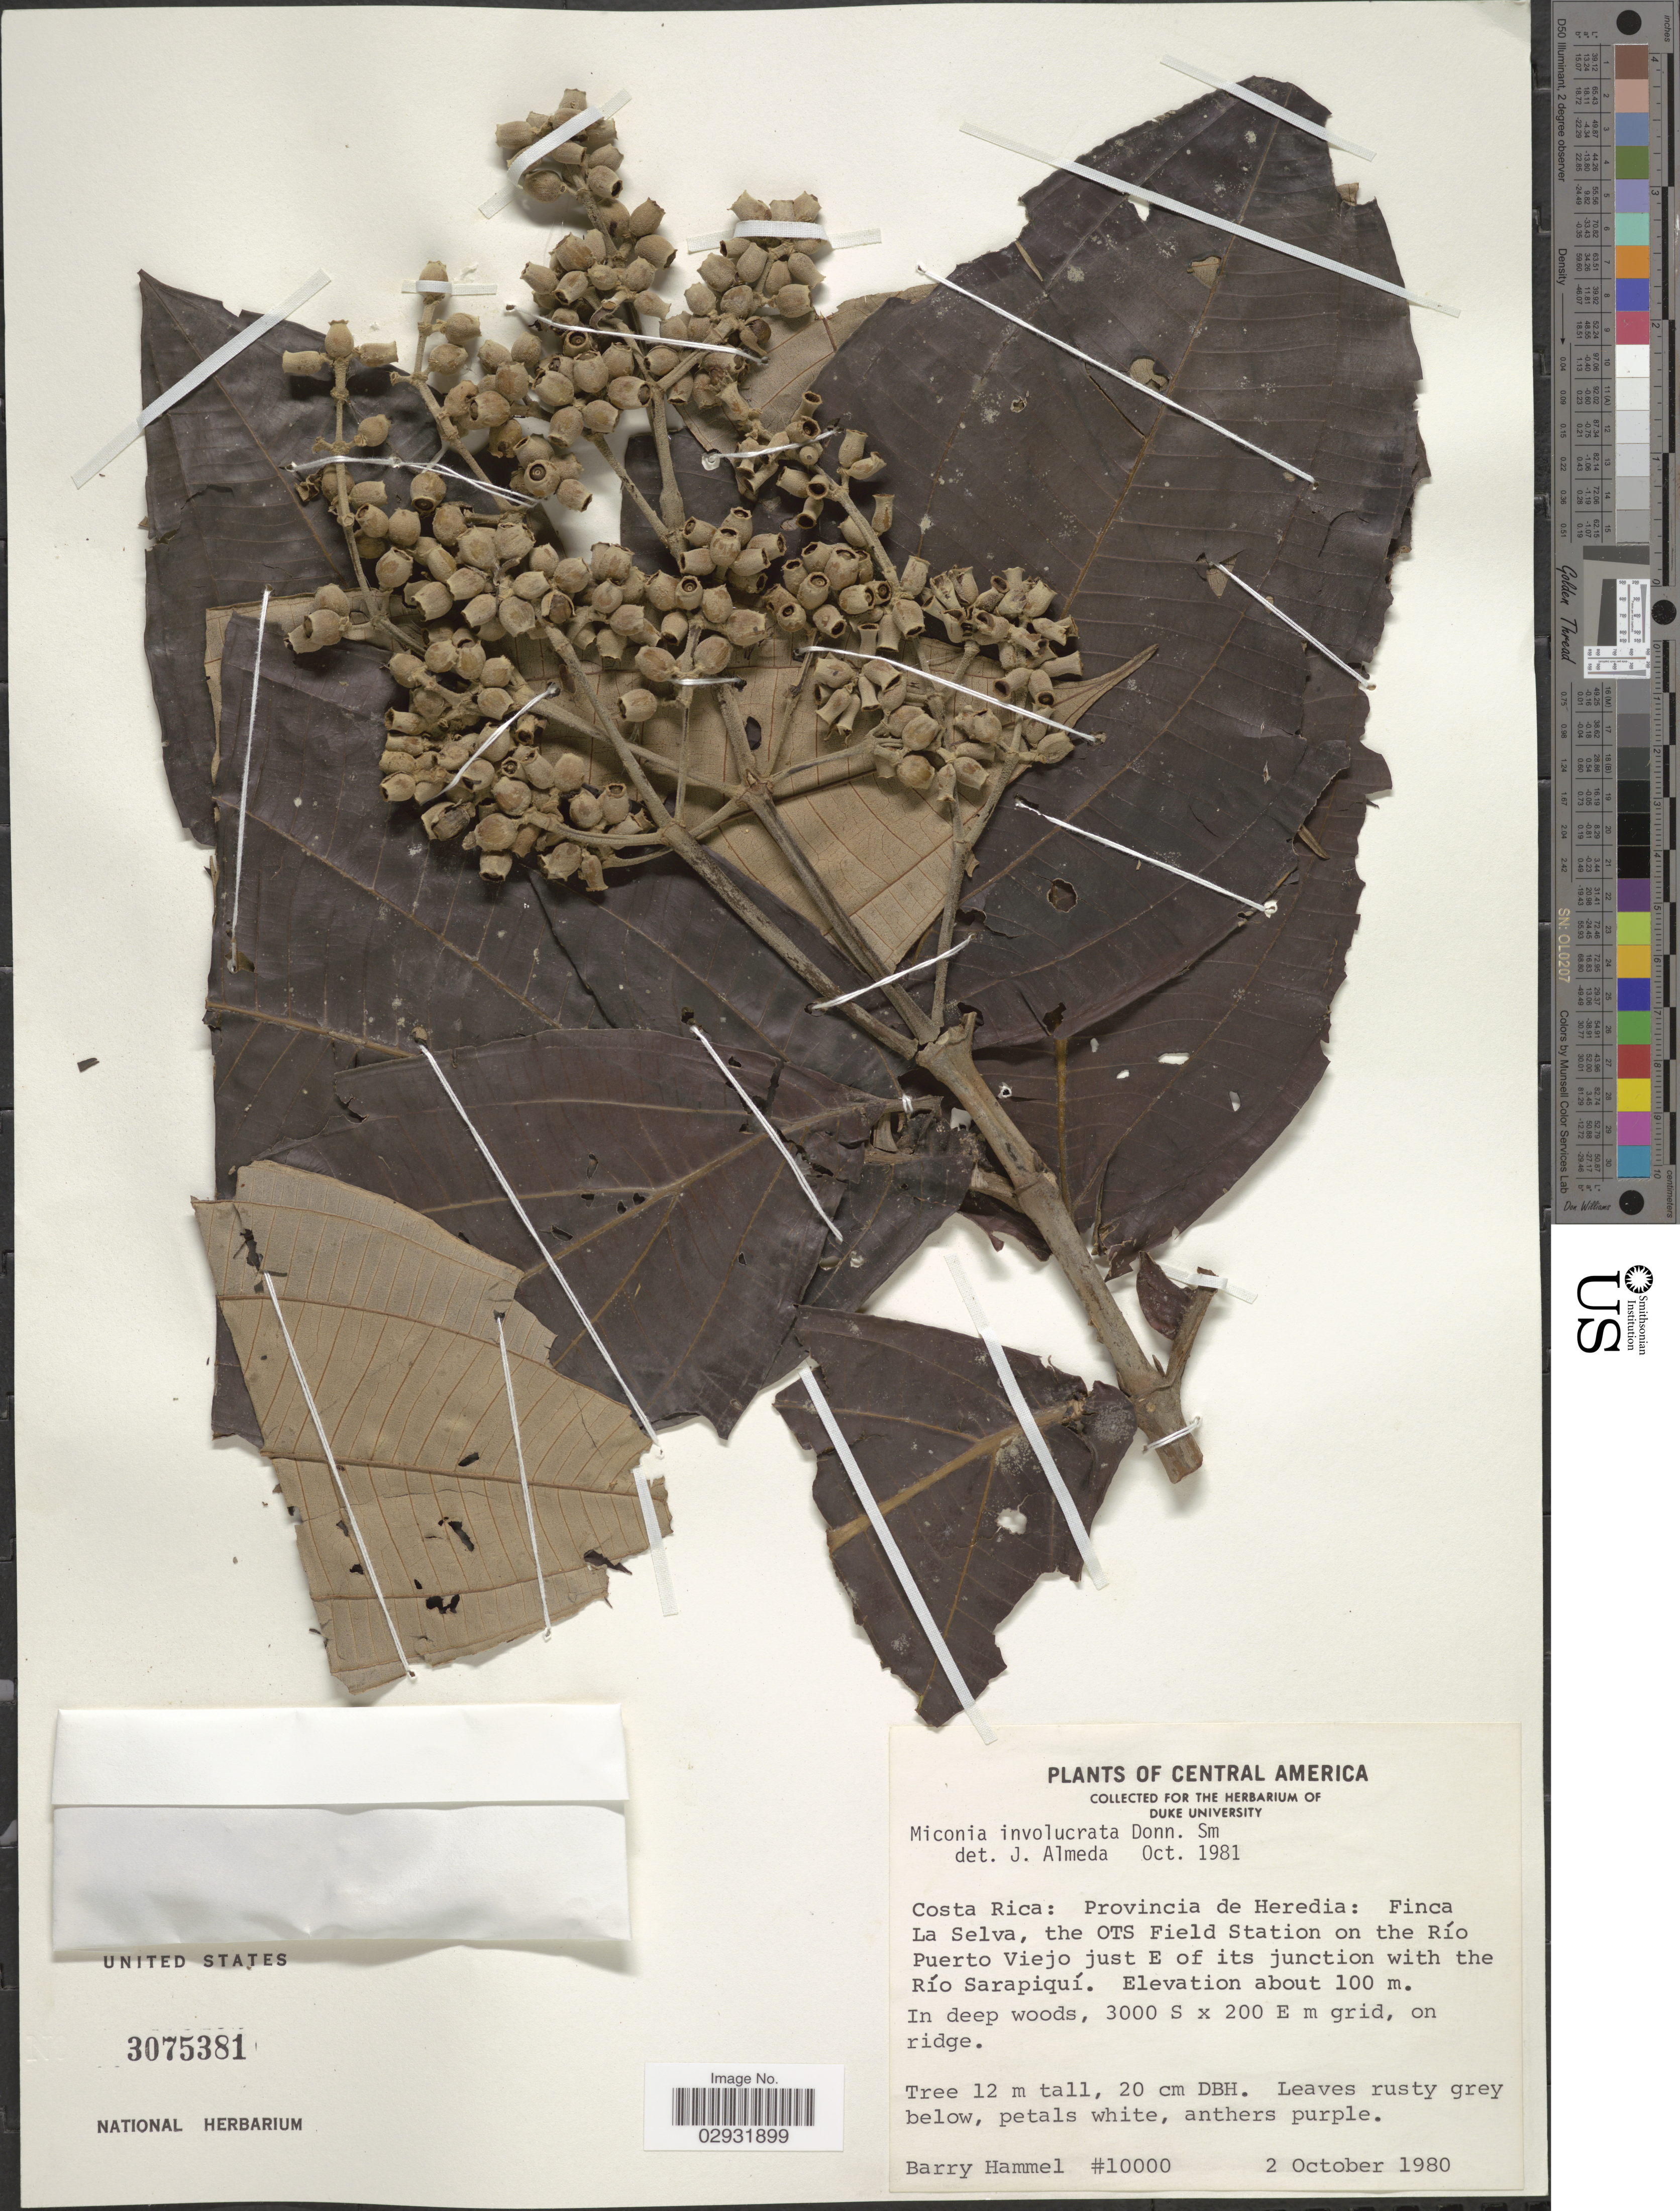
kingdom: Plantae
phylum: Tracheophyta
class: Magnoliopsida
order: Myrtales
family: Melastomataceae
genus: Miconia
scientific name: Miconia ampla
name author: Triana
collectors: B. Hammel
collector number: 10000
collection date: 1980-10-02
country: Costa Rica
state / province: Heredia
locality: Finca La Selva, the OTS Field Station on the Río Puerto Viejo just E of its junction with the Río Sarapiquí.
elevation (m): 100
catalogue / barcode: US 3075381